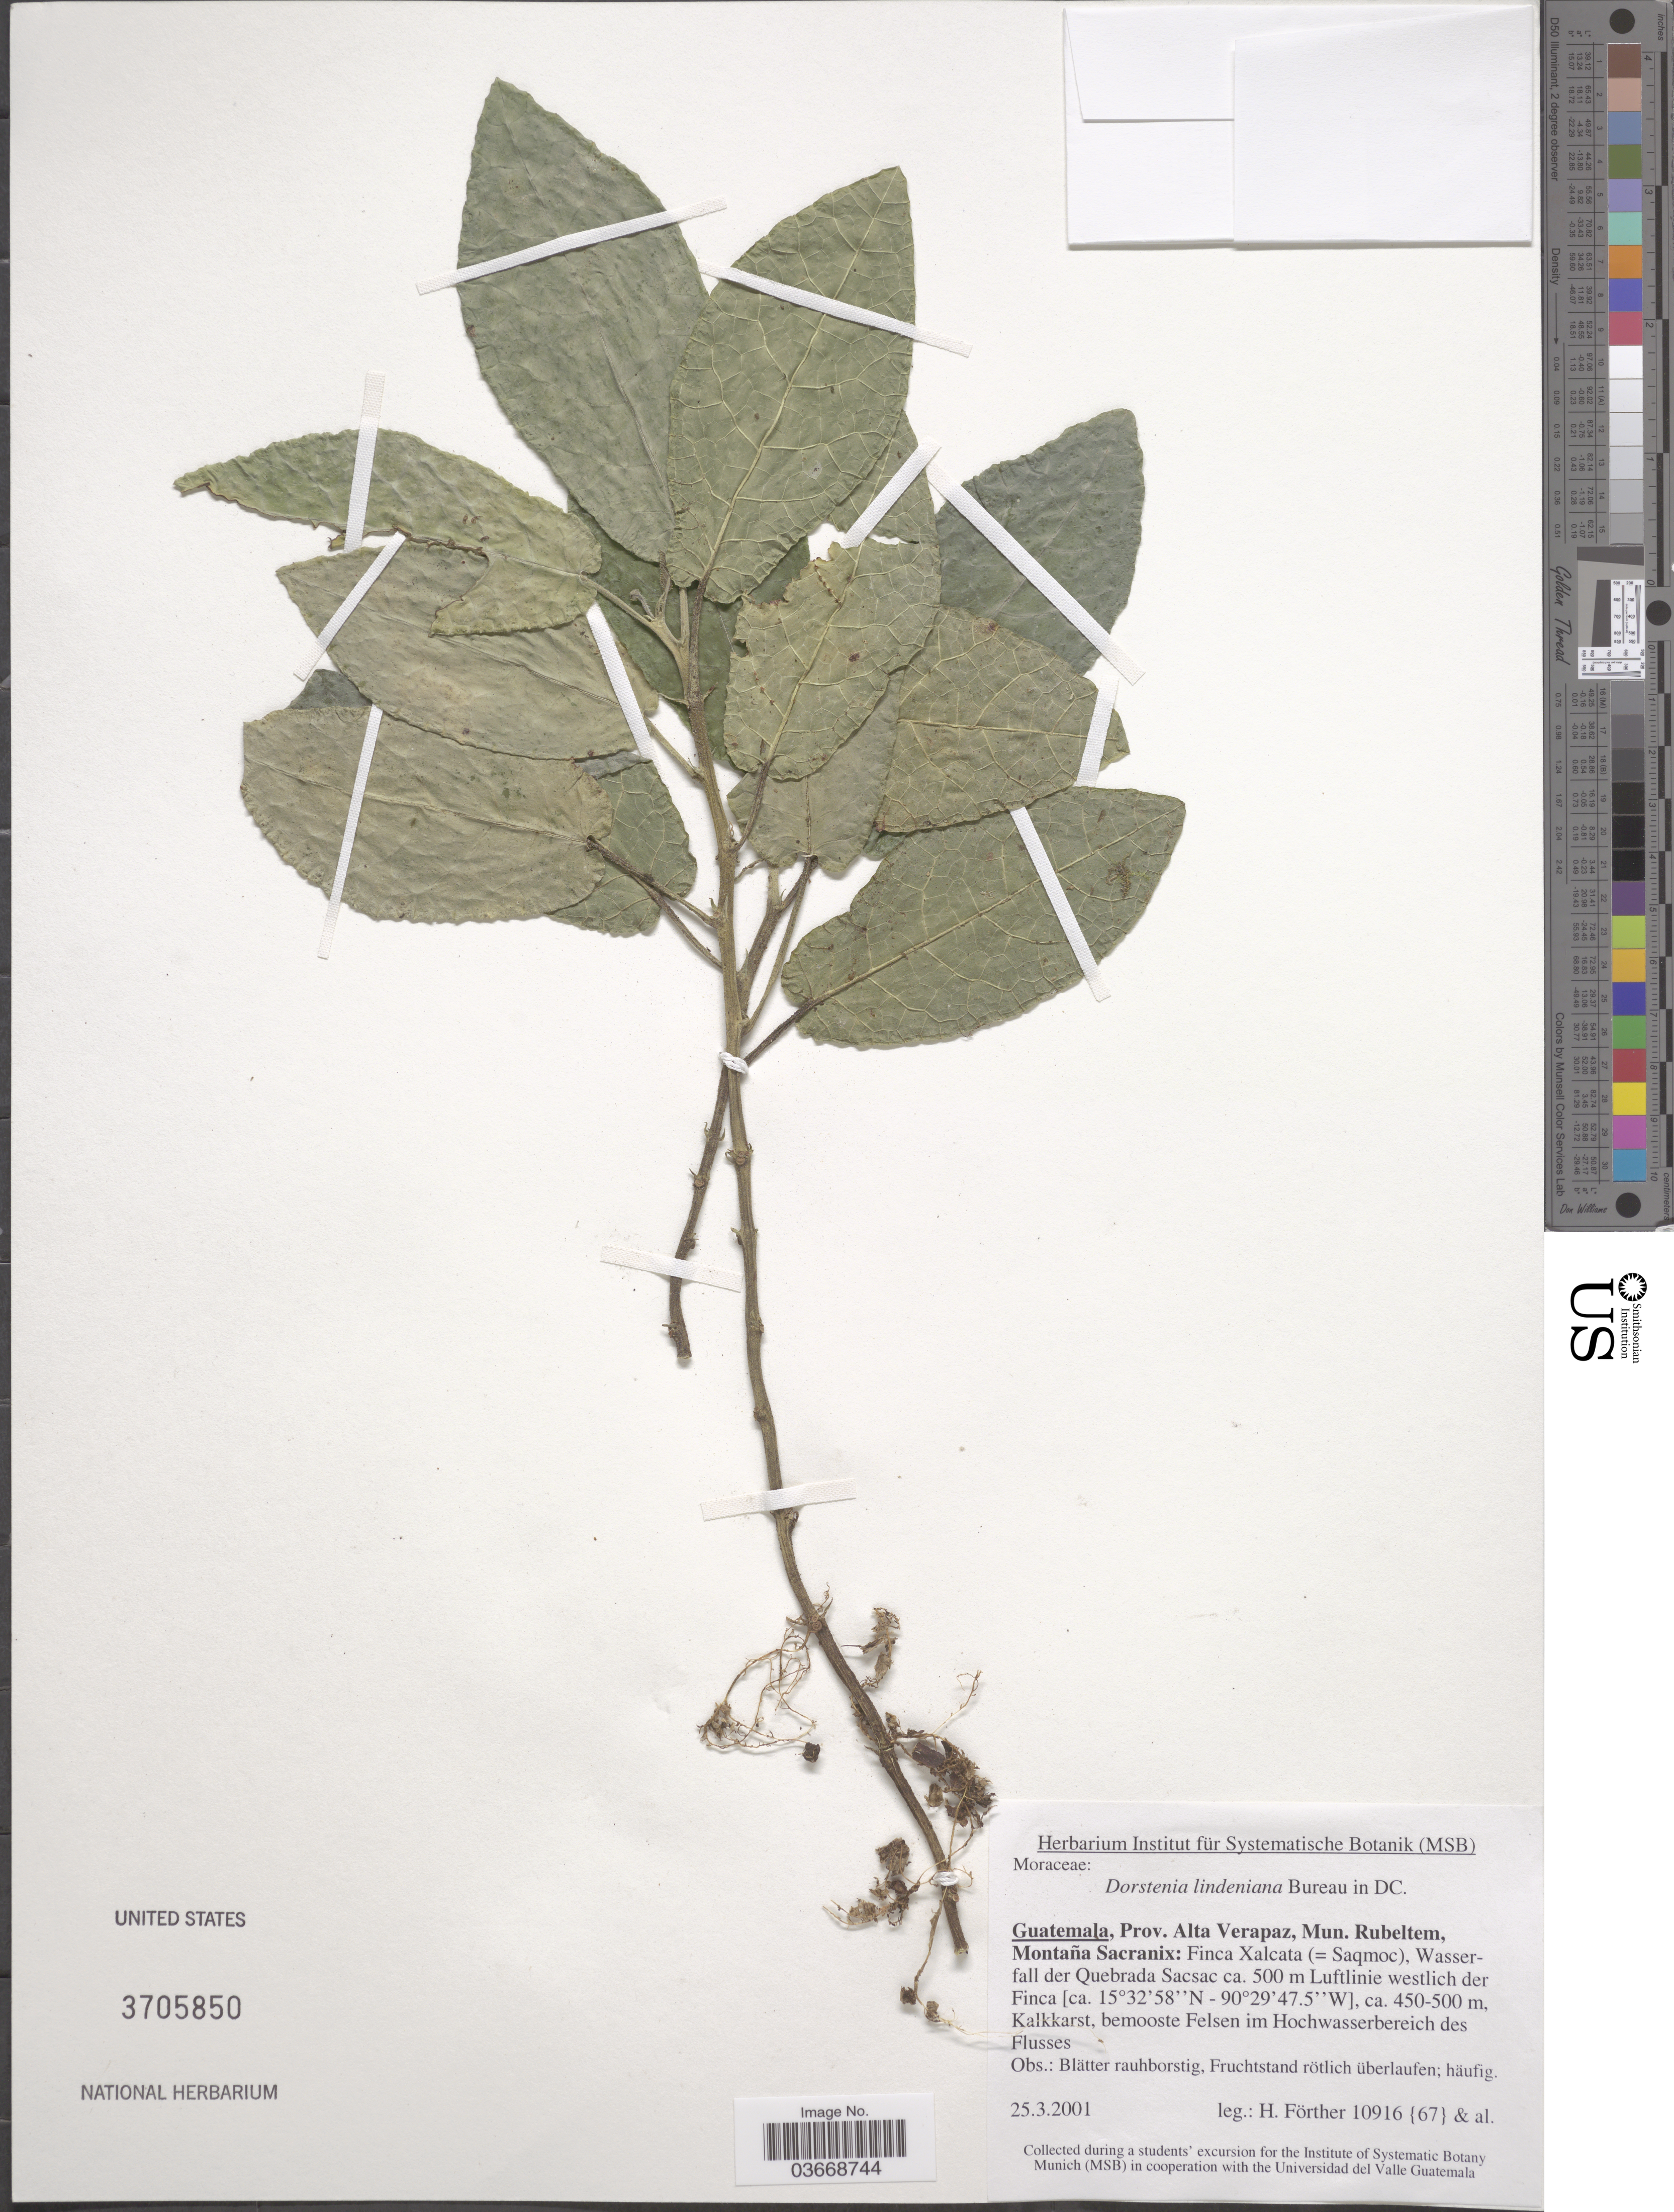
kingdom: Plantae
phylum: Tracheophyta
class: Magnoliopsida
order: Rosales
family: Moraceae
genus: Dorstenia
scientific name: Dorstenia lindeniana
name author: Bureau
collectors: H. Fôrther & et al.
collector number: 10916{67}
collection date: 2001-03-25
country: Guatemala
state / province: Alta Verapaz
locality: Mun. Rubeltem, Montaña Sacranix: Finca Xalcata (=Saqmoc), Wasserfall der Quebrada Sacsac ca. 500 m Luftlinie westlich der Finca, Kalkkarst.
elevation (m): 450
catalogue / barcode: US 3705850